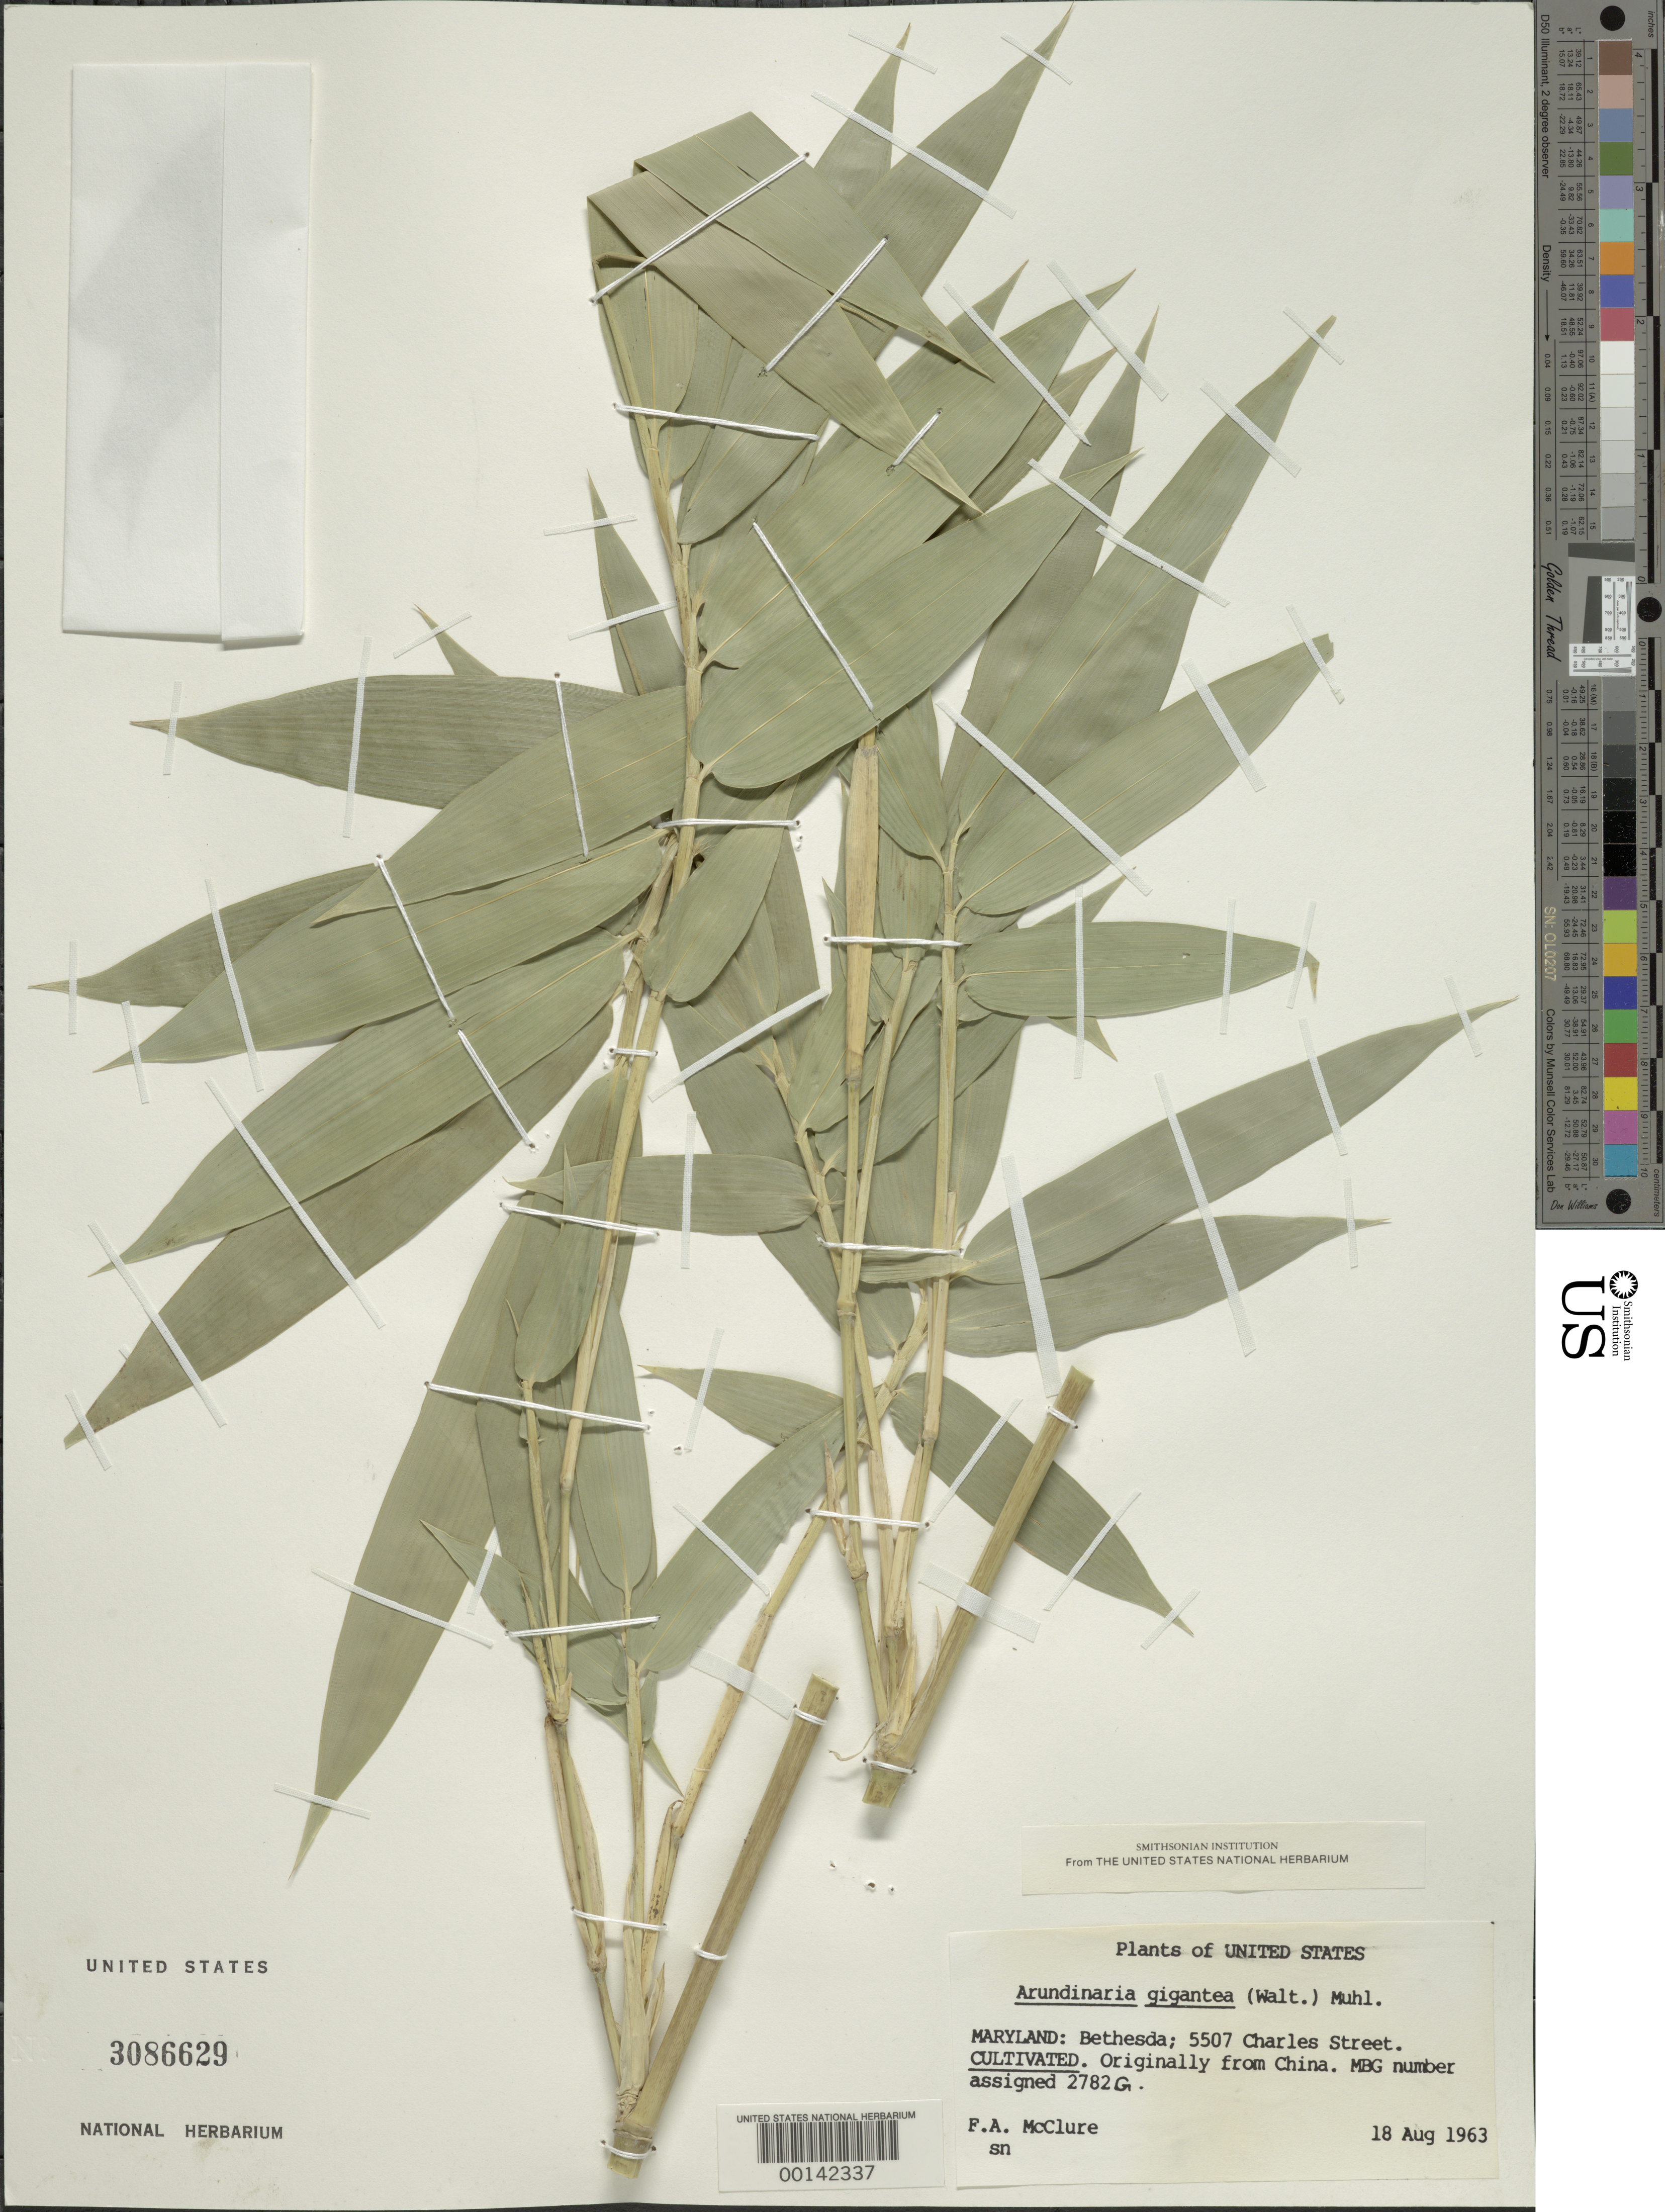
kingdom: Plantae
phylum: Tracheophyta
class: Liliopsida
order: Poales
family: Poaceae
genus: Arundinaria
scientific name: Arundinaria gigantea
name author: (Walter) Muhl.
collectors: F. A. McClure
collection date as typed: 18 Aug 1963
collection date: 1963-08-18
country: United States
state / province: Maryland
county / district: Montgomery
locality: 5507 Charles Street, Bethesda (McClure's garden)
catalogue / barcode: US 3086629